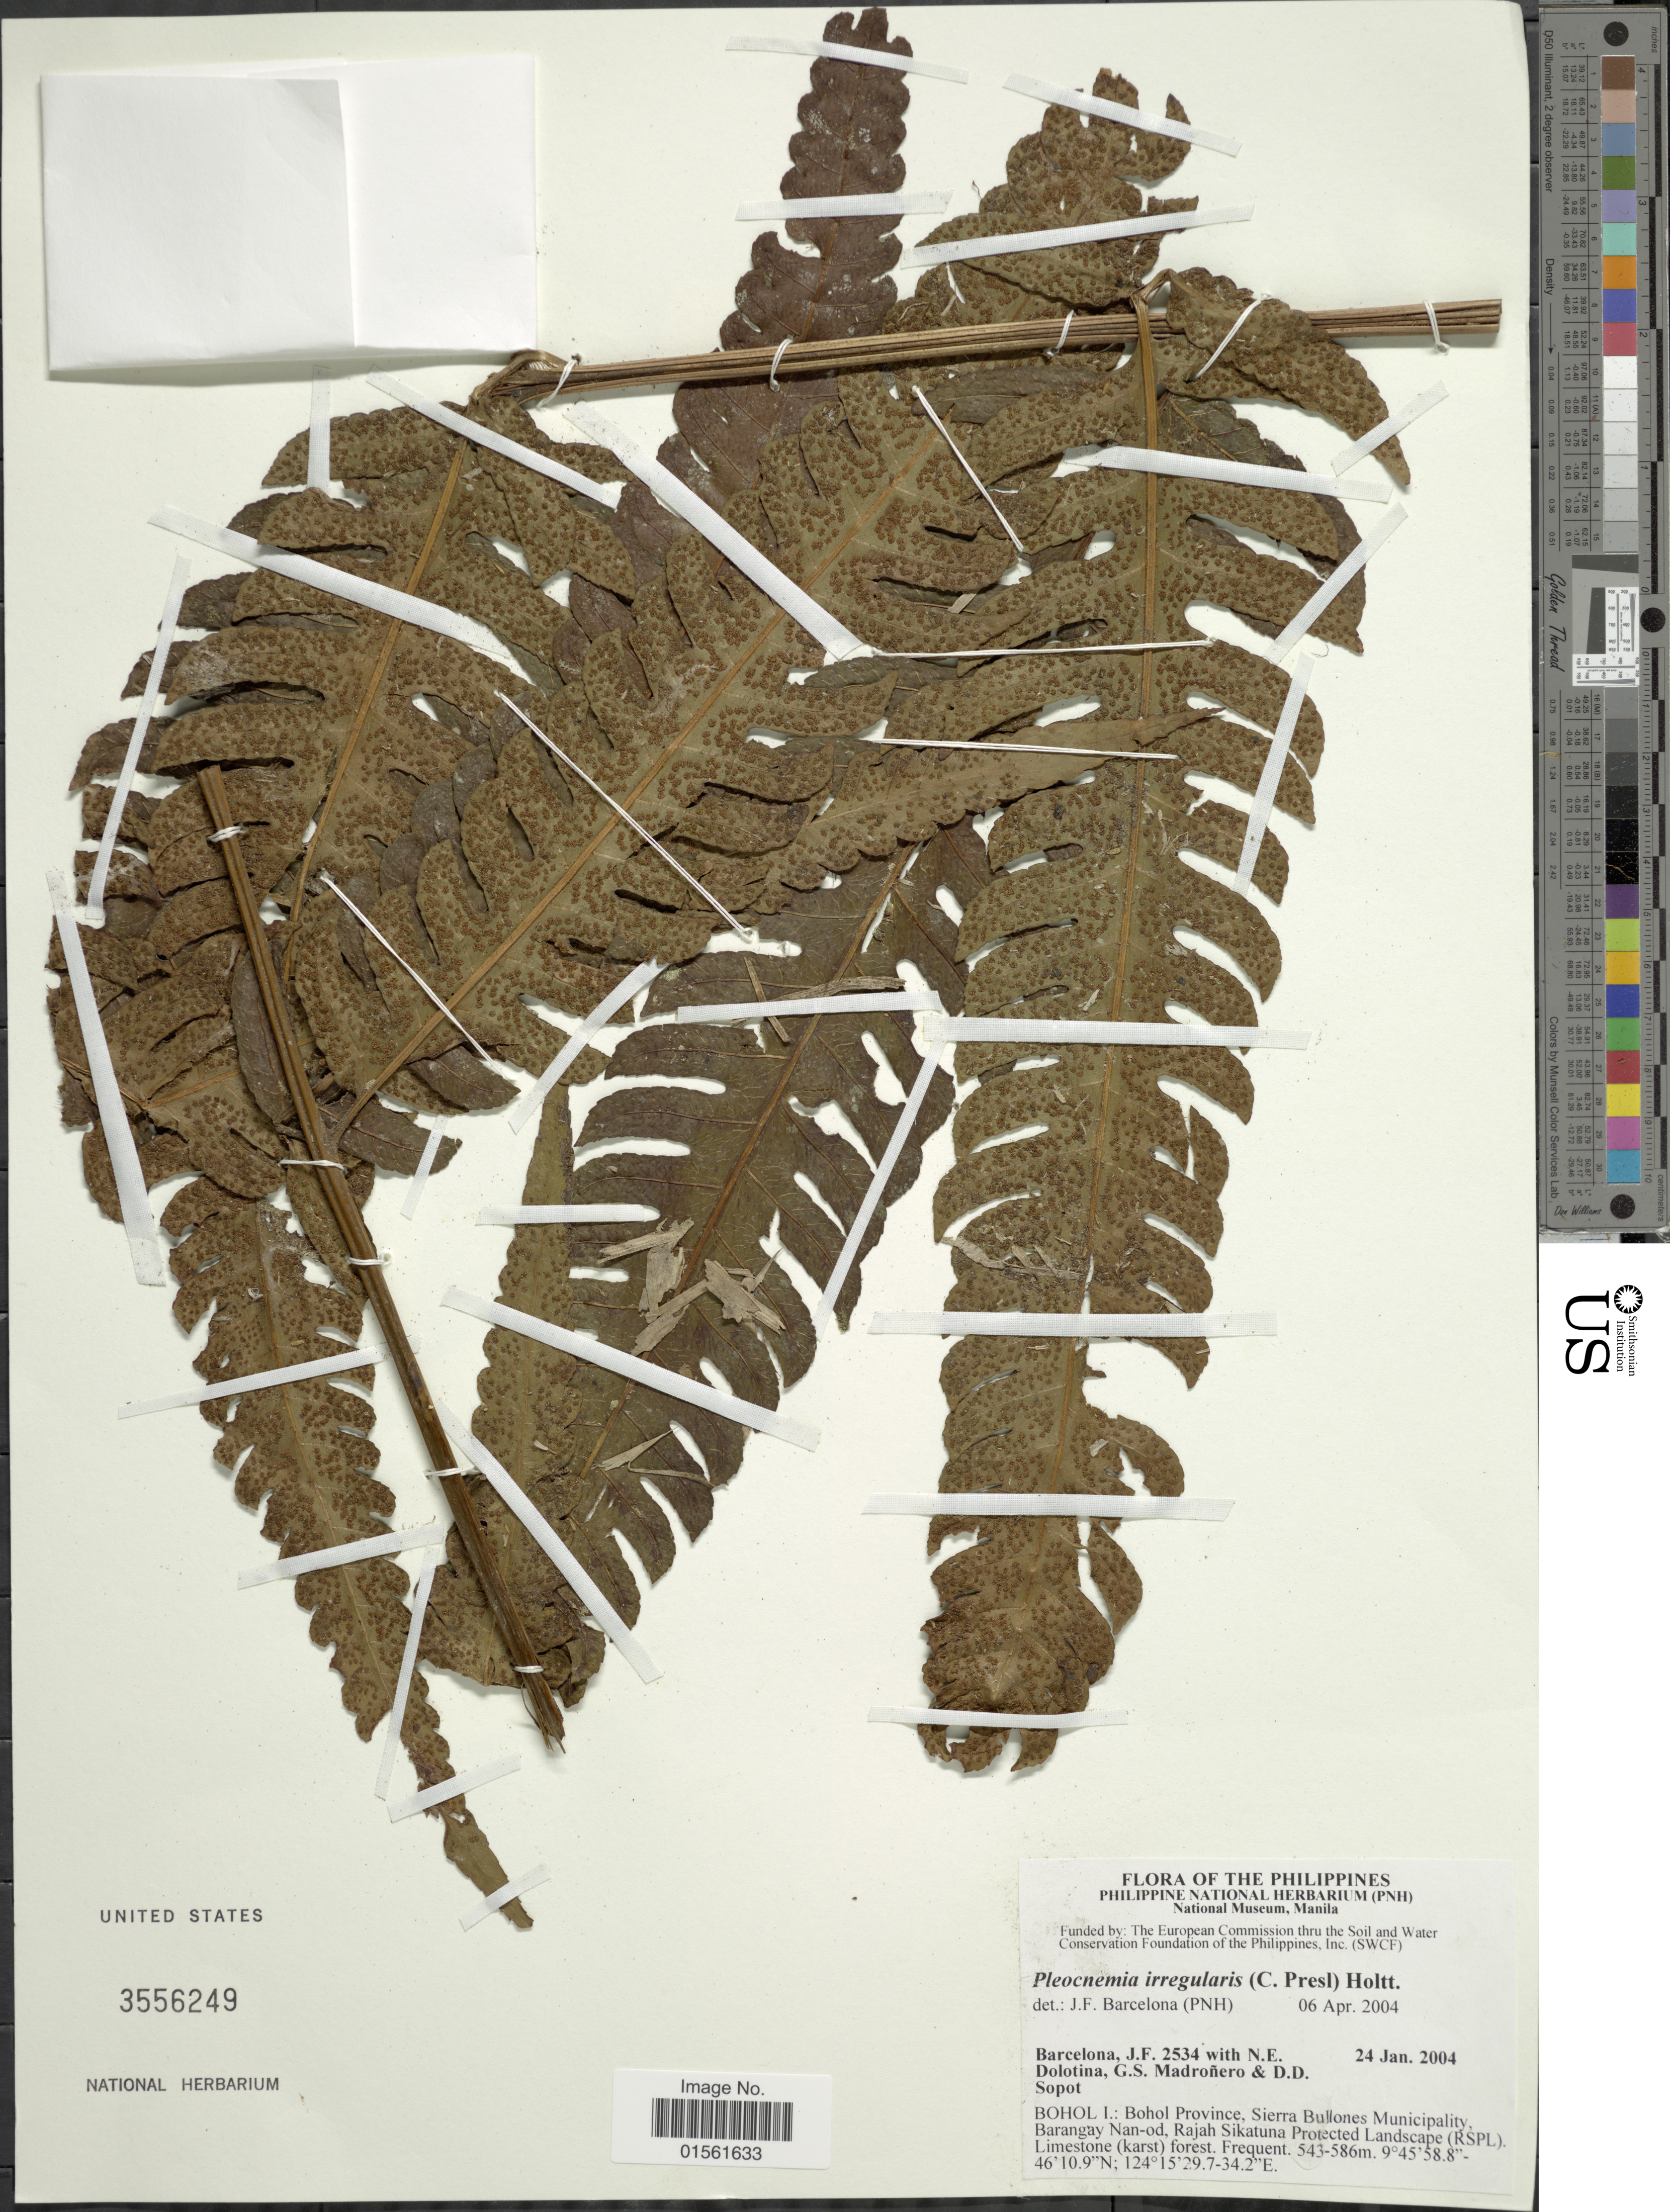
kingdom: Plantae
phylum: Tracheophyta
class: Polypodiopsida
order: Polypodiales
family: Dryopteridaceae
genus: Pleocnemia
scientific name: Pleocnemia irregularis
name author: (C. Presl) Holttum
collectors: J. F. Barcelona, N. Dolotina, D. Sopot & D. Sopot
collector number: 2534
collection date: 2004-01-24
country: Philippines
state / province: Central Visayas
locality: Bohol I.: Bohol Province, Sierra Bullones Municipality Barangay Nan-od, Rajah Sikatuna Protected Landscape (RSPL).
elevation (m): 543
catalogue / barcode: US 3556249